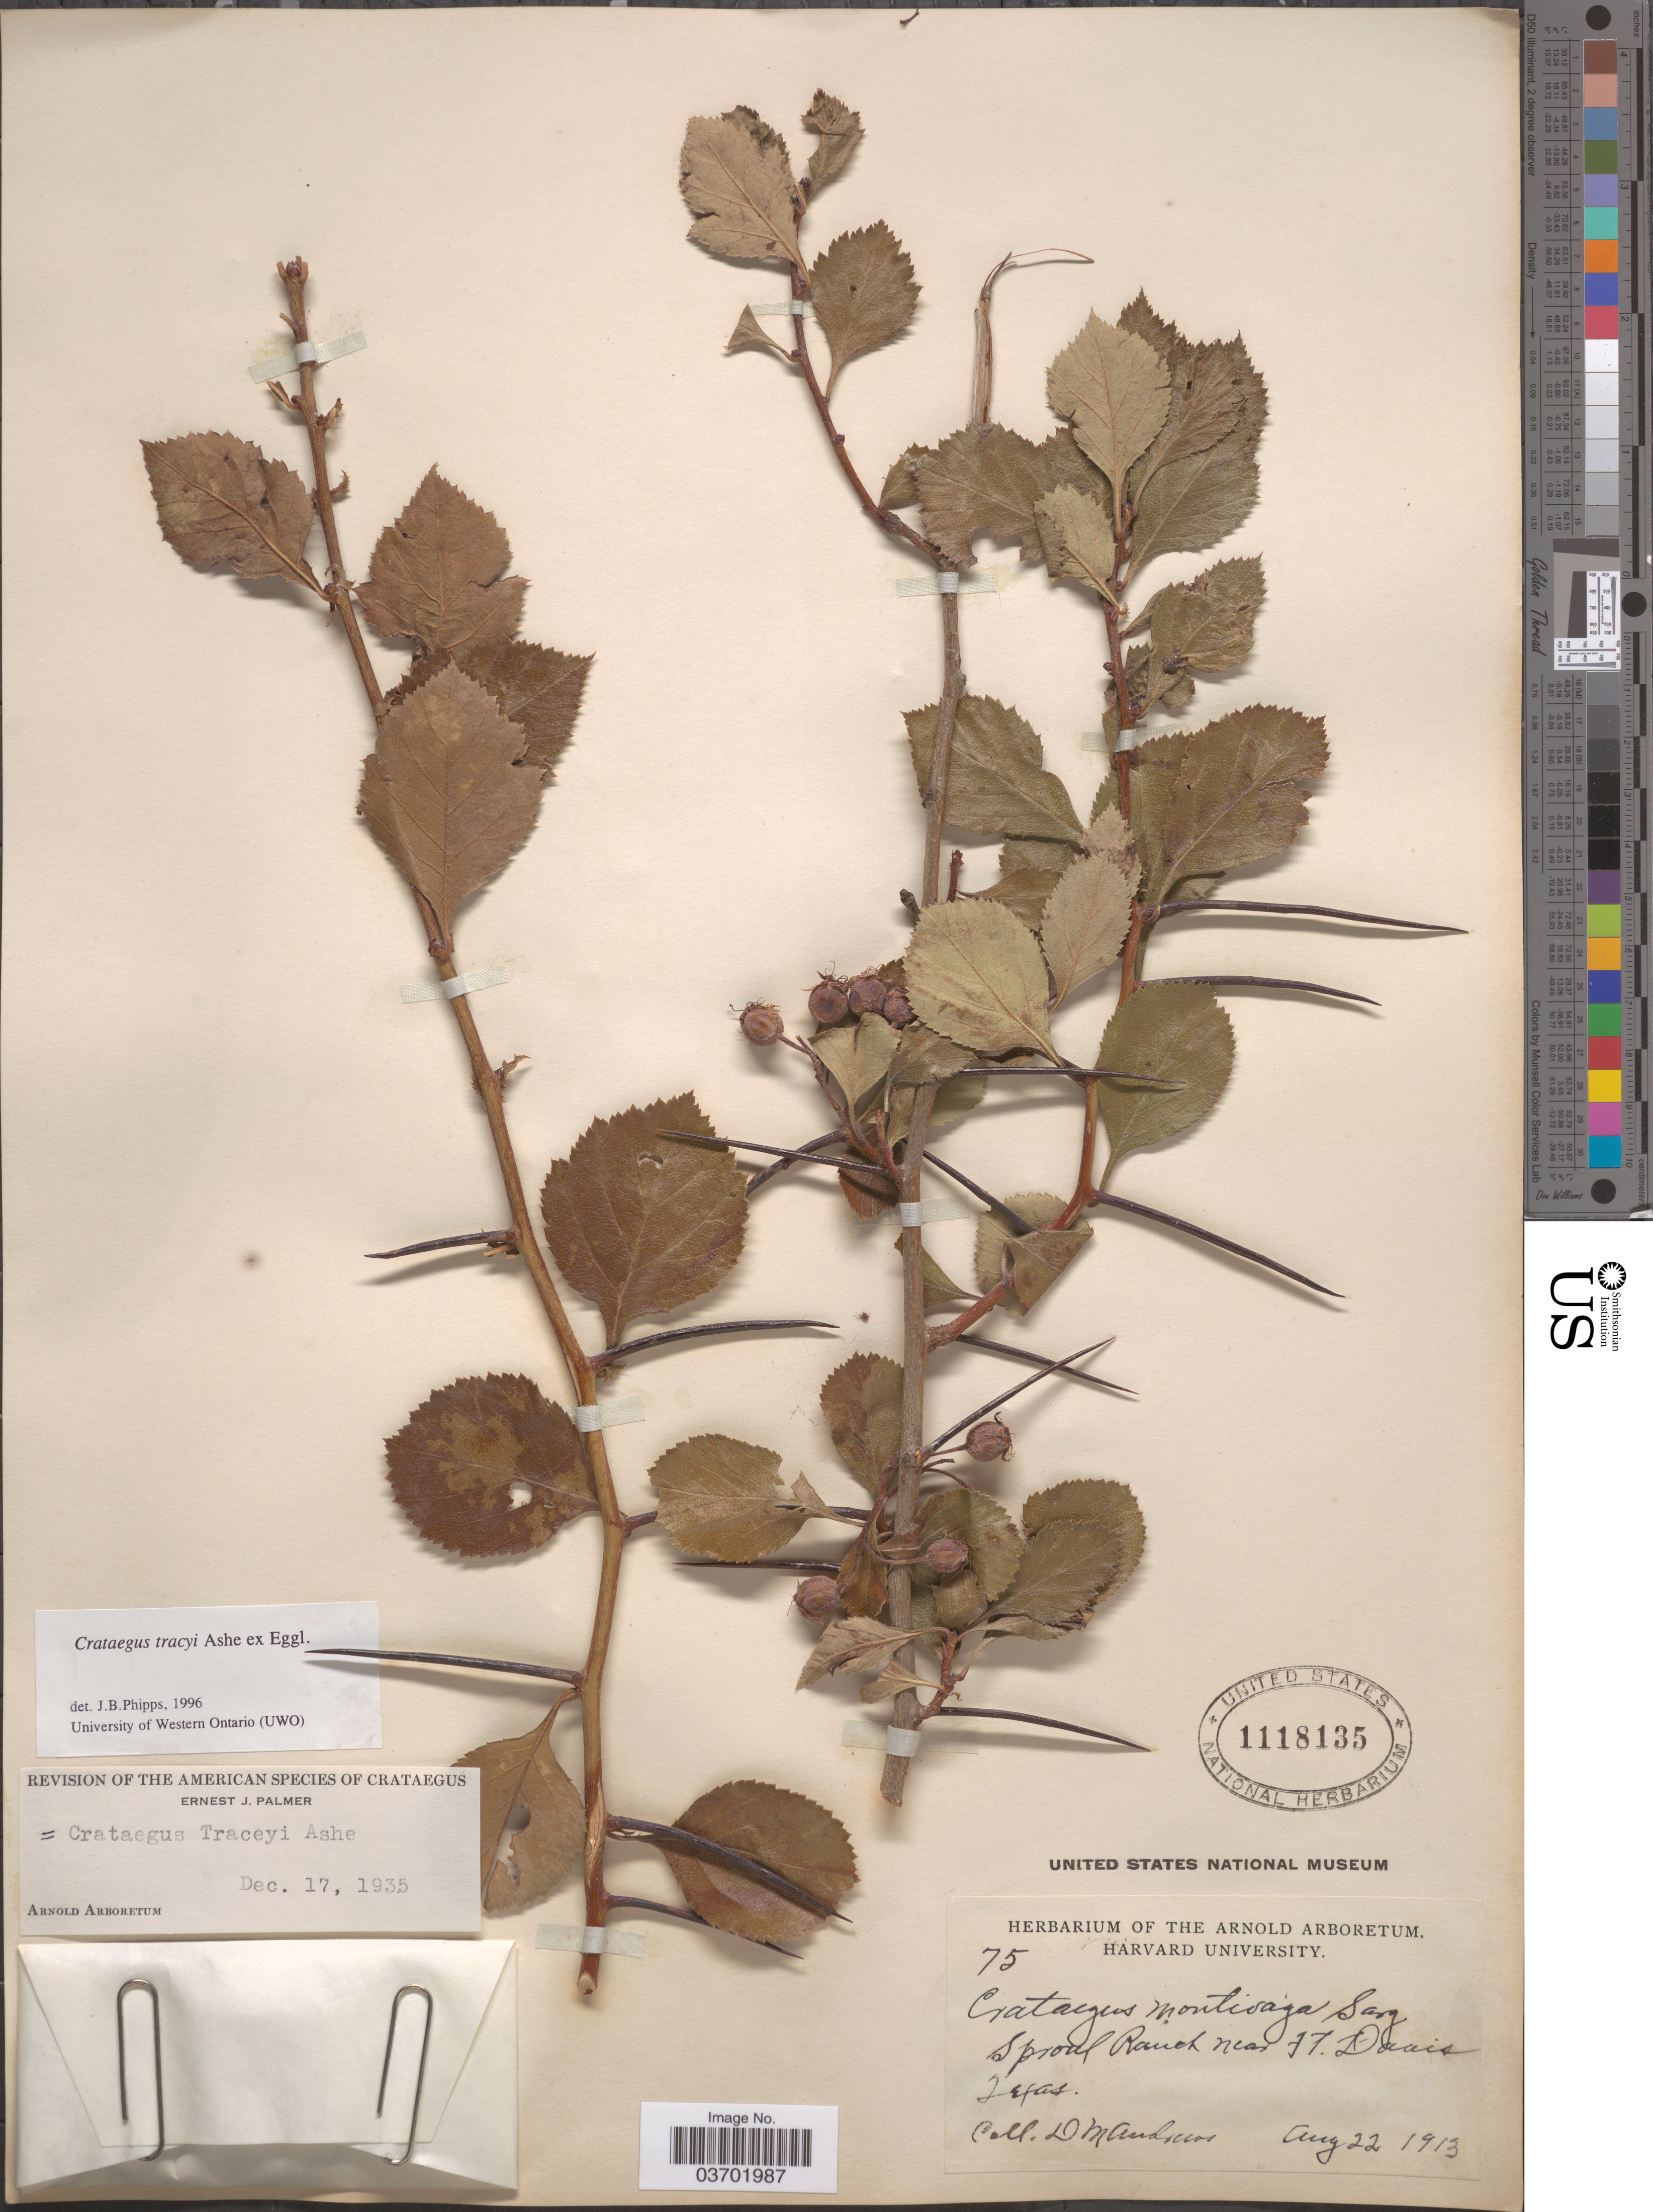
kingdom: Plantae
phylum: Tracheophyta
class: Magnoliopsida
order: Rosales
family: Rosaceae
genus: Crataegus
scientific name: Crataegus tracyi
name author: Ashe ex Eggl.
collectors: D. M. Andrews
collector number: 75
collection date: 1913-08-22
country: United States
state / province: Texas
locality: Sproul Ranch near FF. Davis.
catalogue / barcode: US 1118135